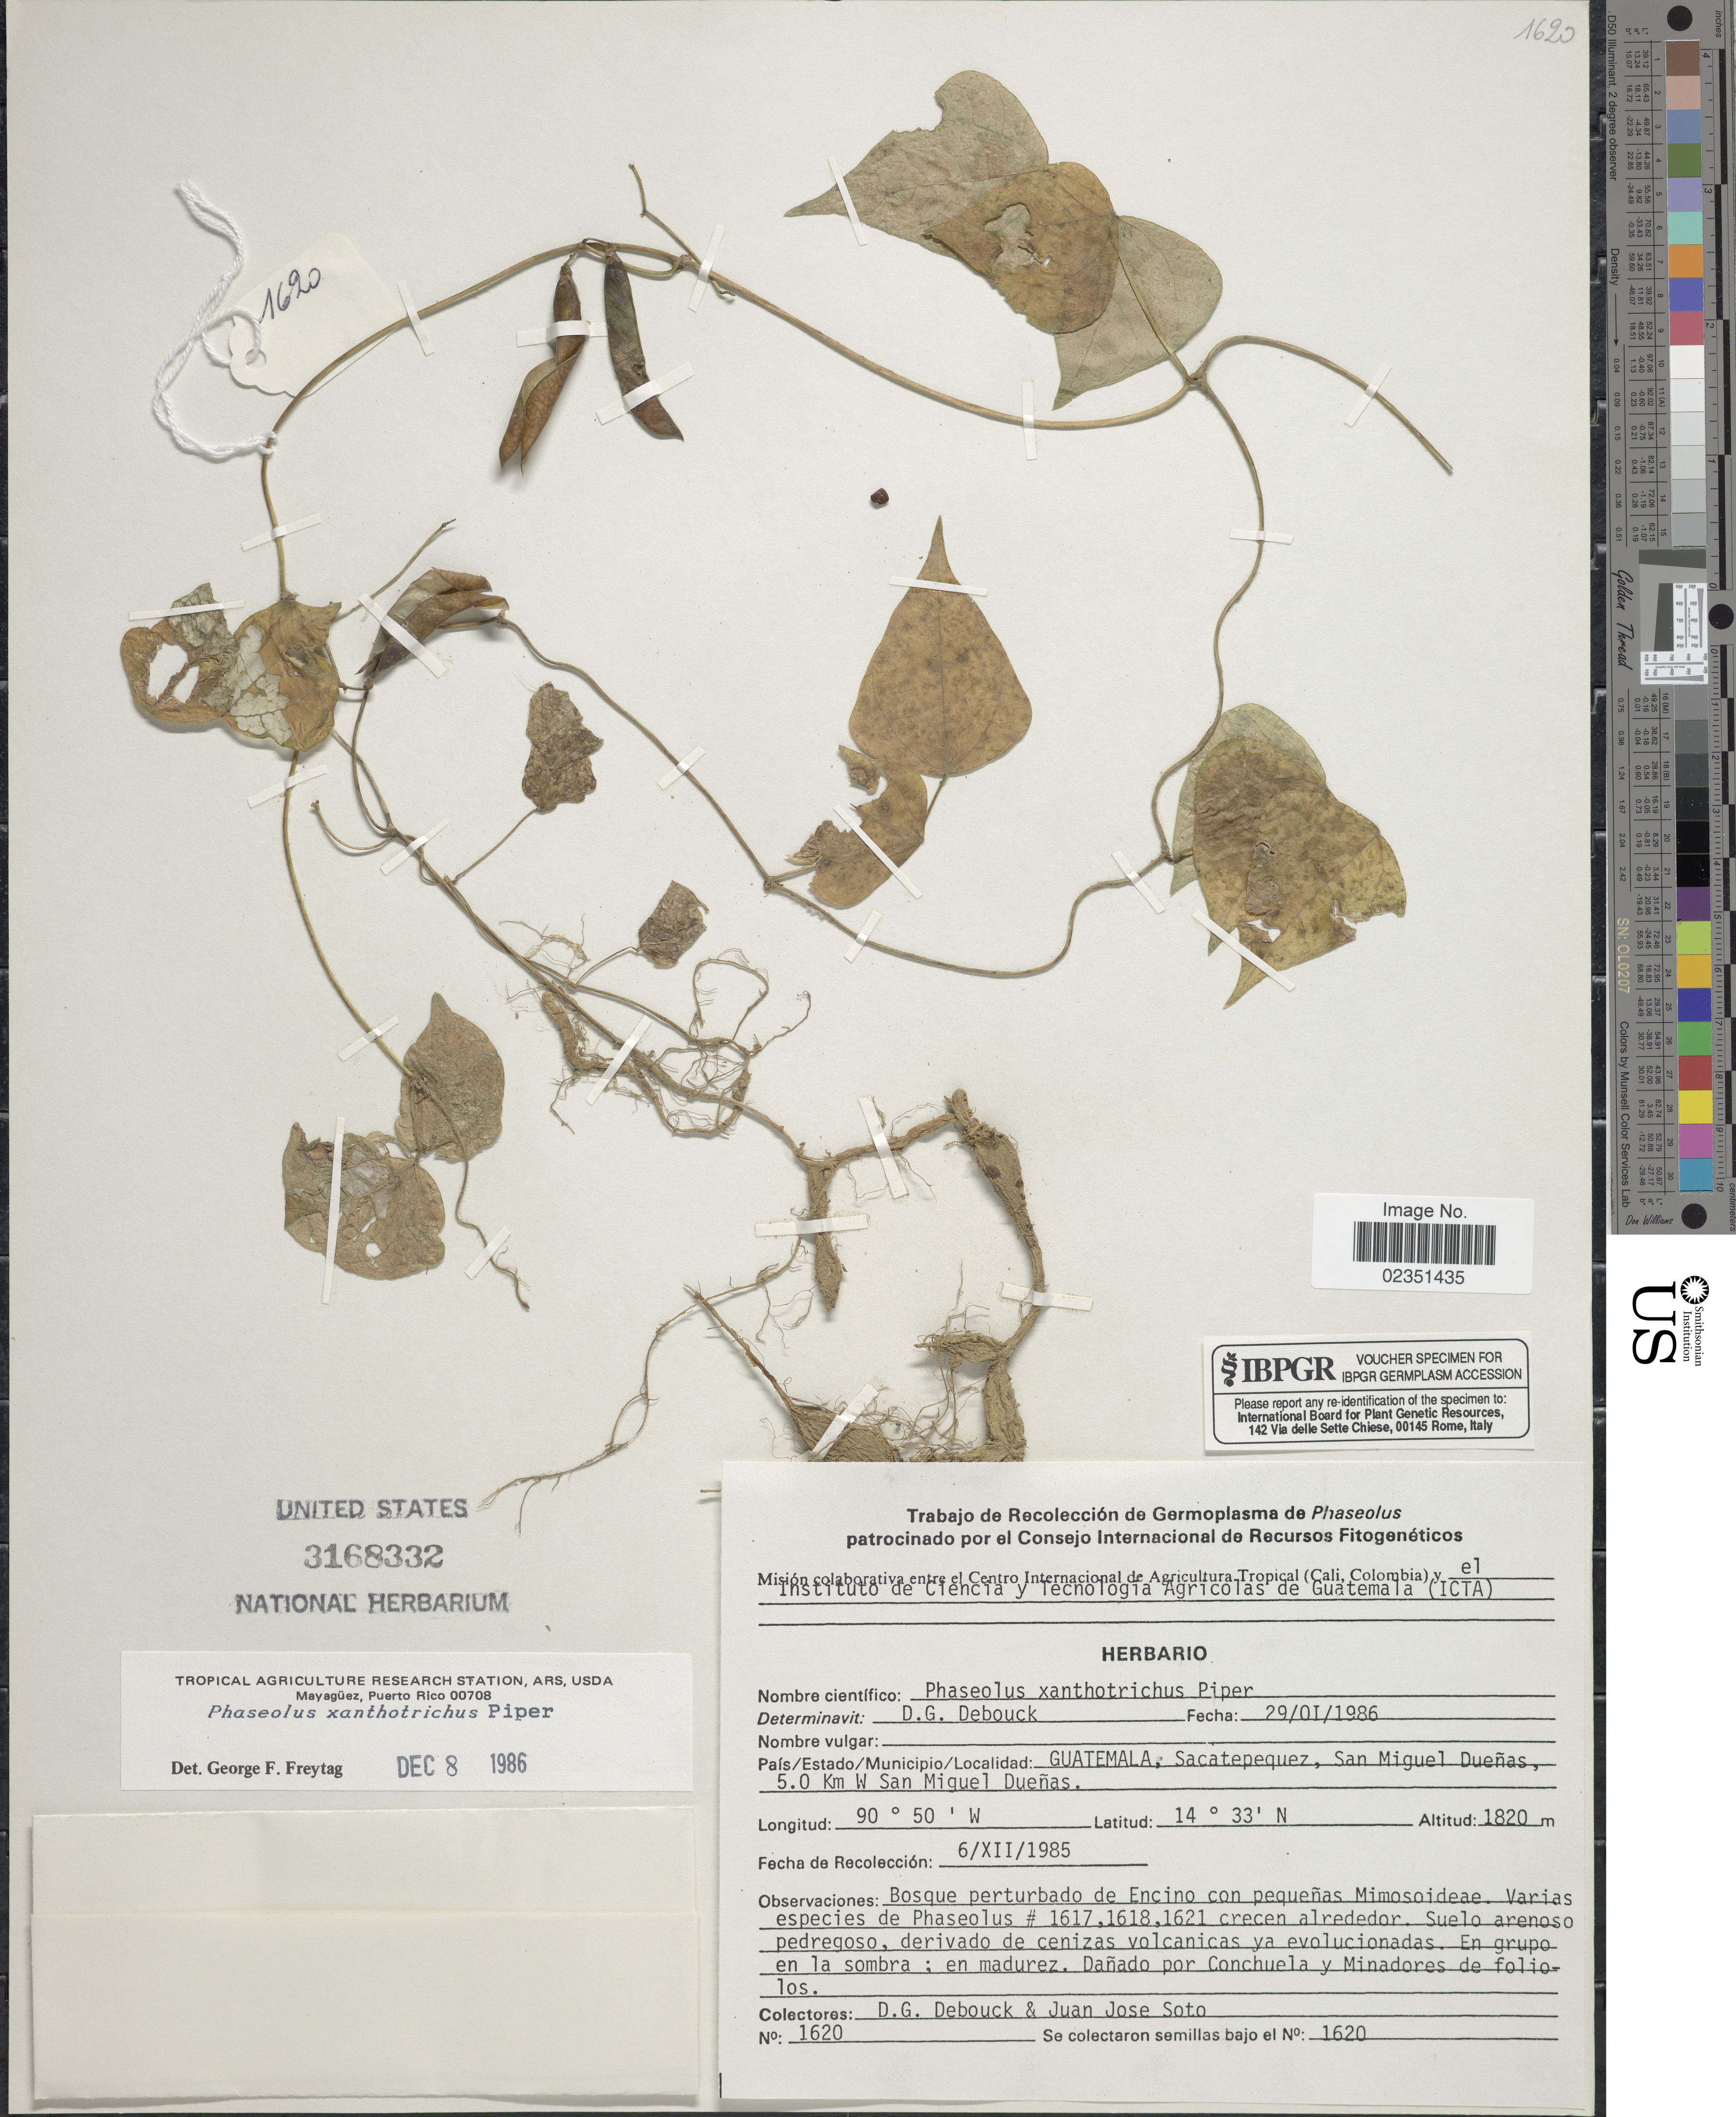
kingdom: Plantae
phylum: Tracheophyta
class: Magnoliopsida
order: Fabales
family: Fabaceae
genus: Phaseolus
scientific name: Phaseolus xanthotrichus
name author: Piper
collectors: D. Debouck & J. Soto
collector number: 1620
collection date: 1985-12-06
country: Guatemala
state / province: Sacatepéquez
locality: San Miguel Duenas. 5.0 Km W San Miguel Duenas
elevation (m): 1820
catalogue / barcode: US 3168332